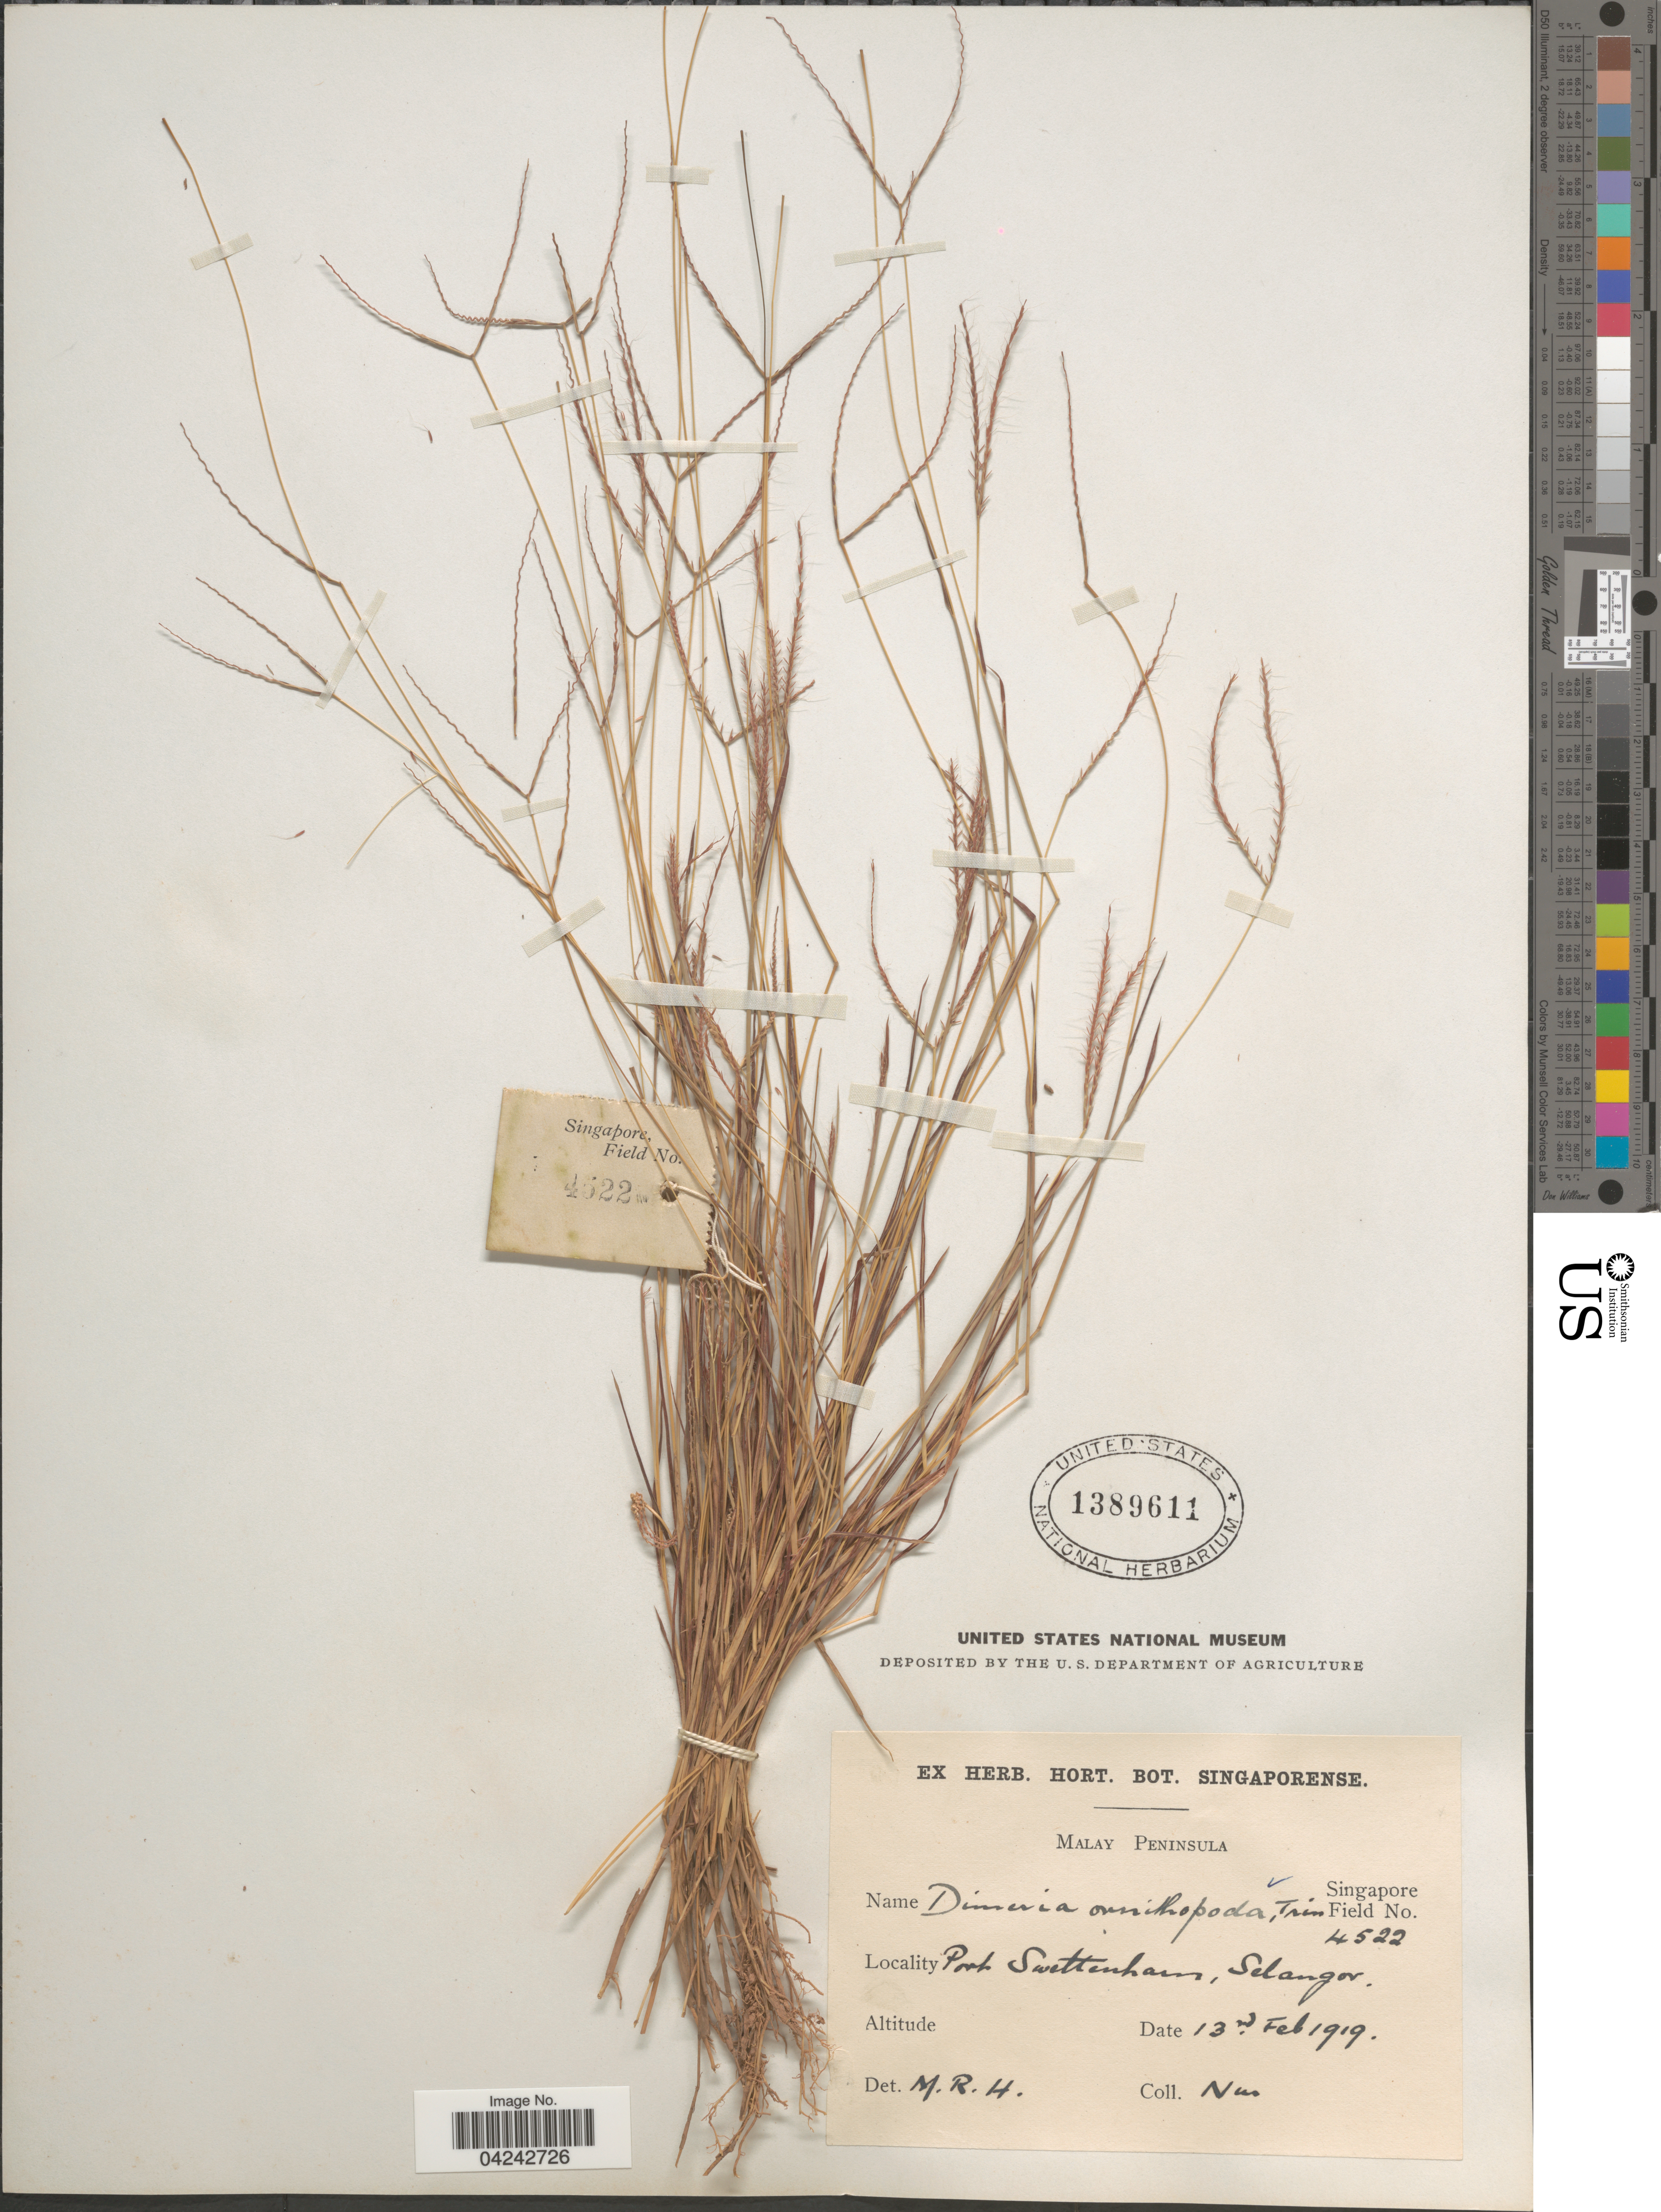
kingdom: Plantae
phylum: Tracheophyta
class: Liliopsida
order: Poales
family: Poaceae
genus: Dimeria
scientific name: Dimeria ornithopoda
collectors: -. Nur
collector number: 4522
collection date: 1919-02-13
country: Malaysia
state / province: Selangor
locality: Malay Peninsula. Port Swettenham, Selangor.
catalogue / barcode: US 1389611